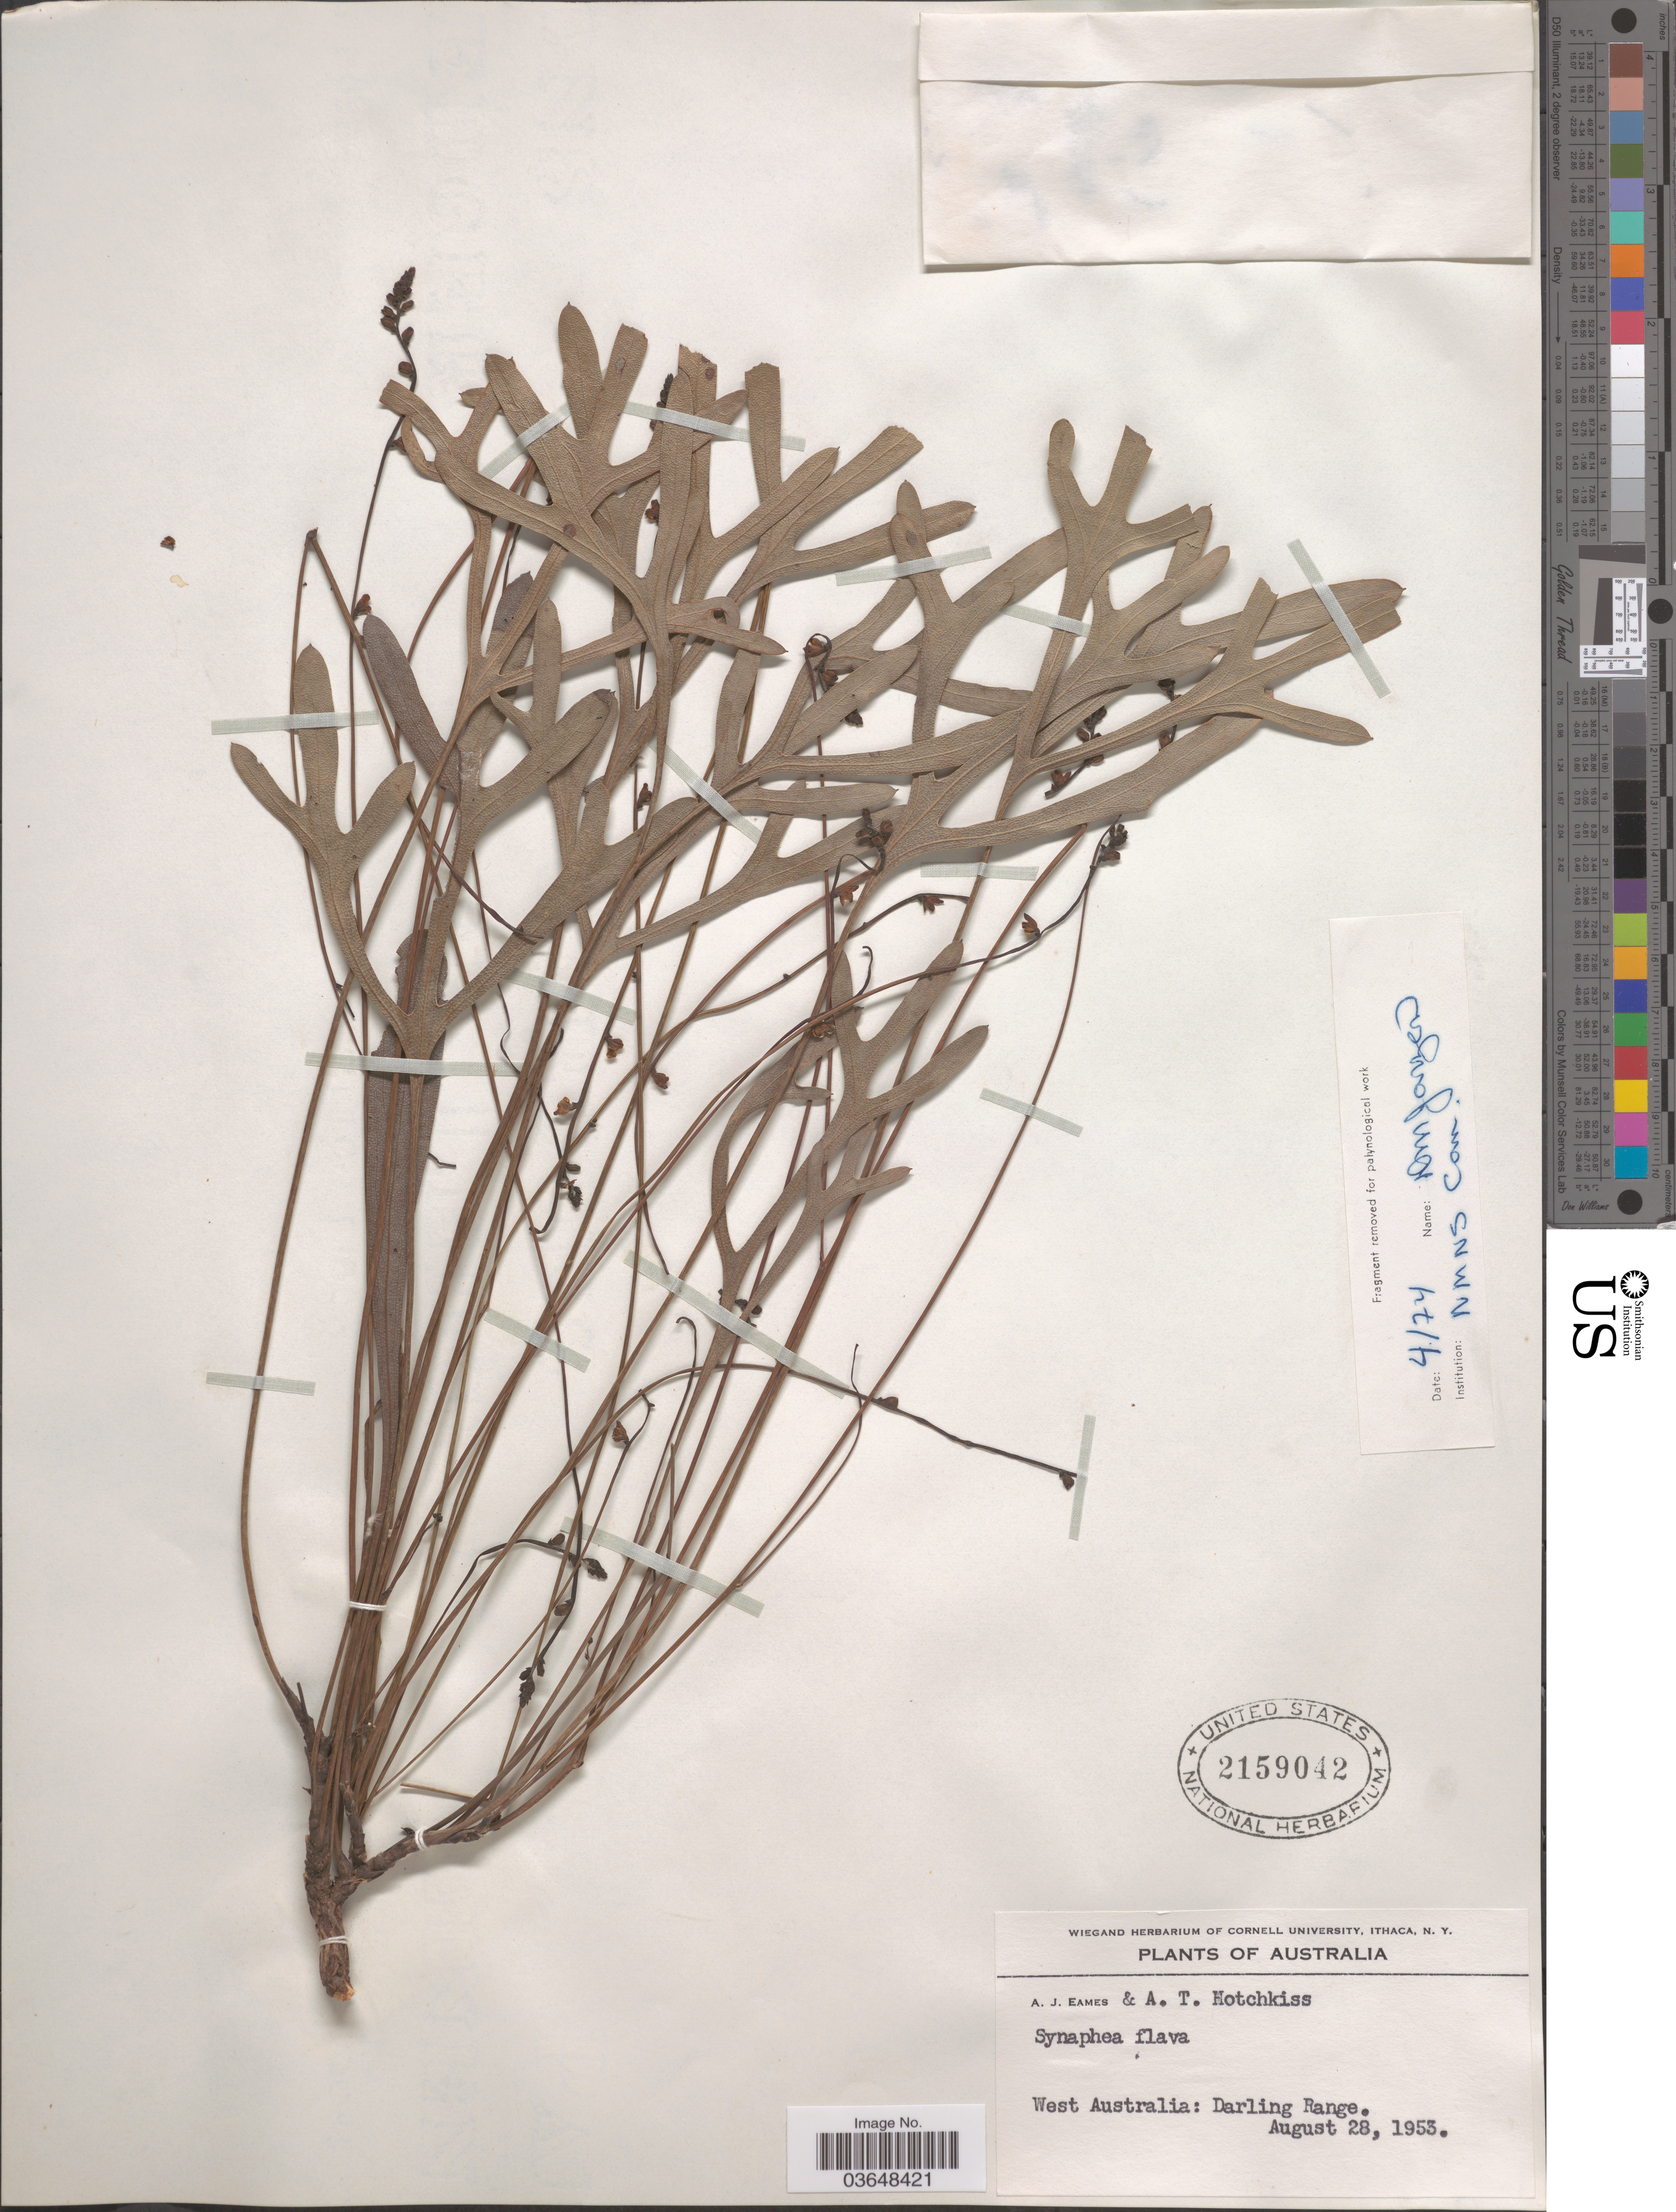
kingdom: Plantae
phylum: Tracheophyta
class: Magnoliopsida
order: Proteales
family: Proteaceae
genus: Synaphea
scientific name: Synaphea petiolaris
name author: R. Br.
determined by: George, A. S.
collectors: A. J. Eames & A. Hotchkiss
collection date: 1953-08-28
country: Australia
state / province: Western Australia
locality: West Australia: Darling Range.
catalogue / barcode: US 2159042